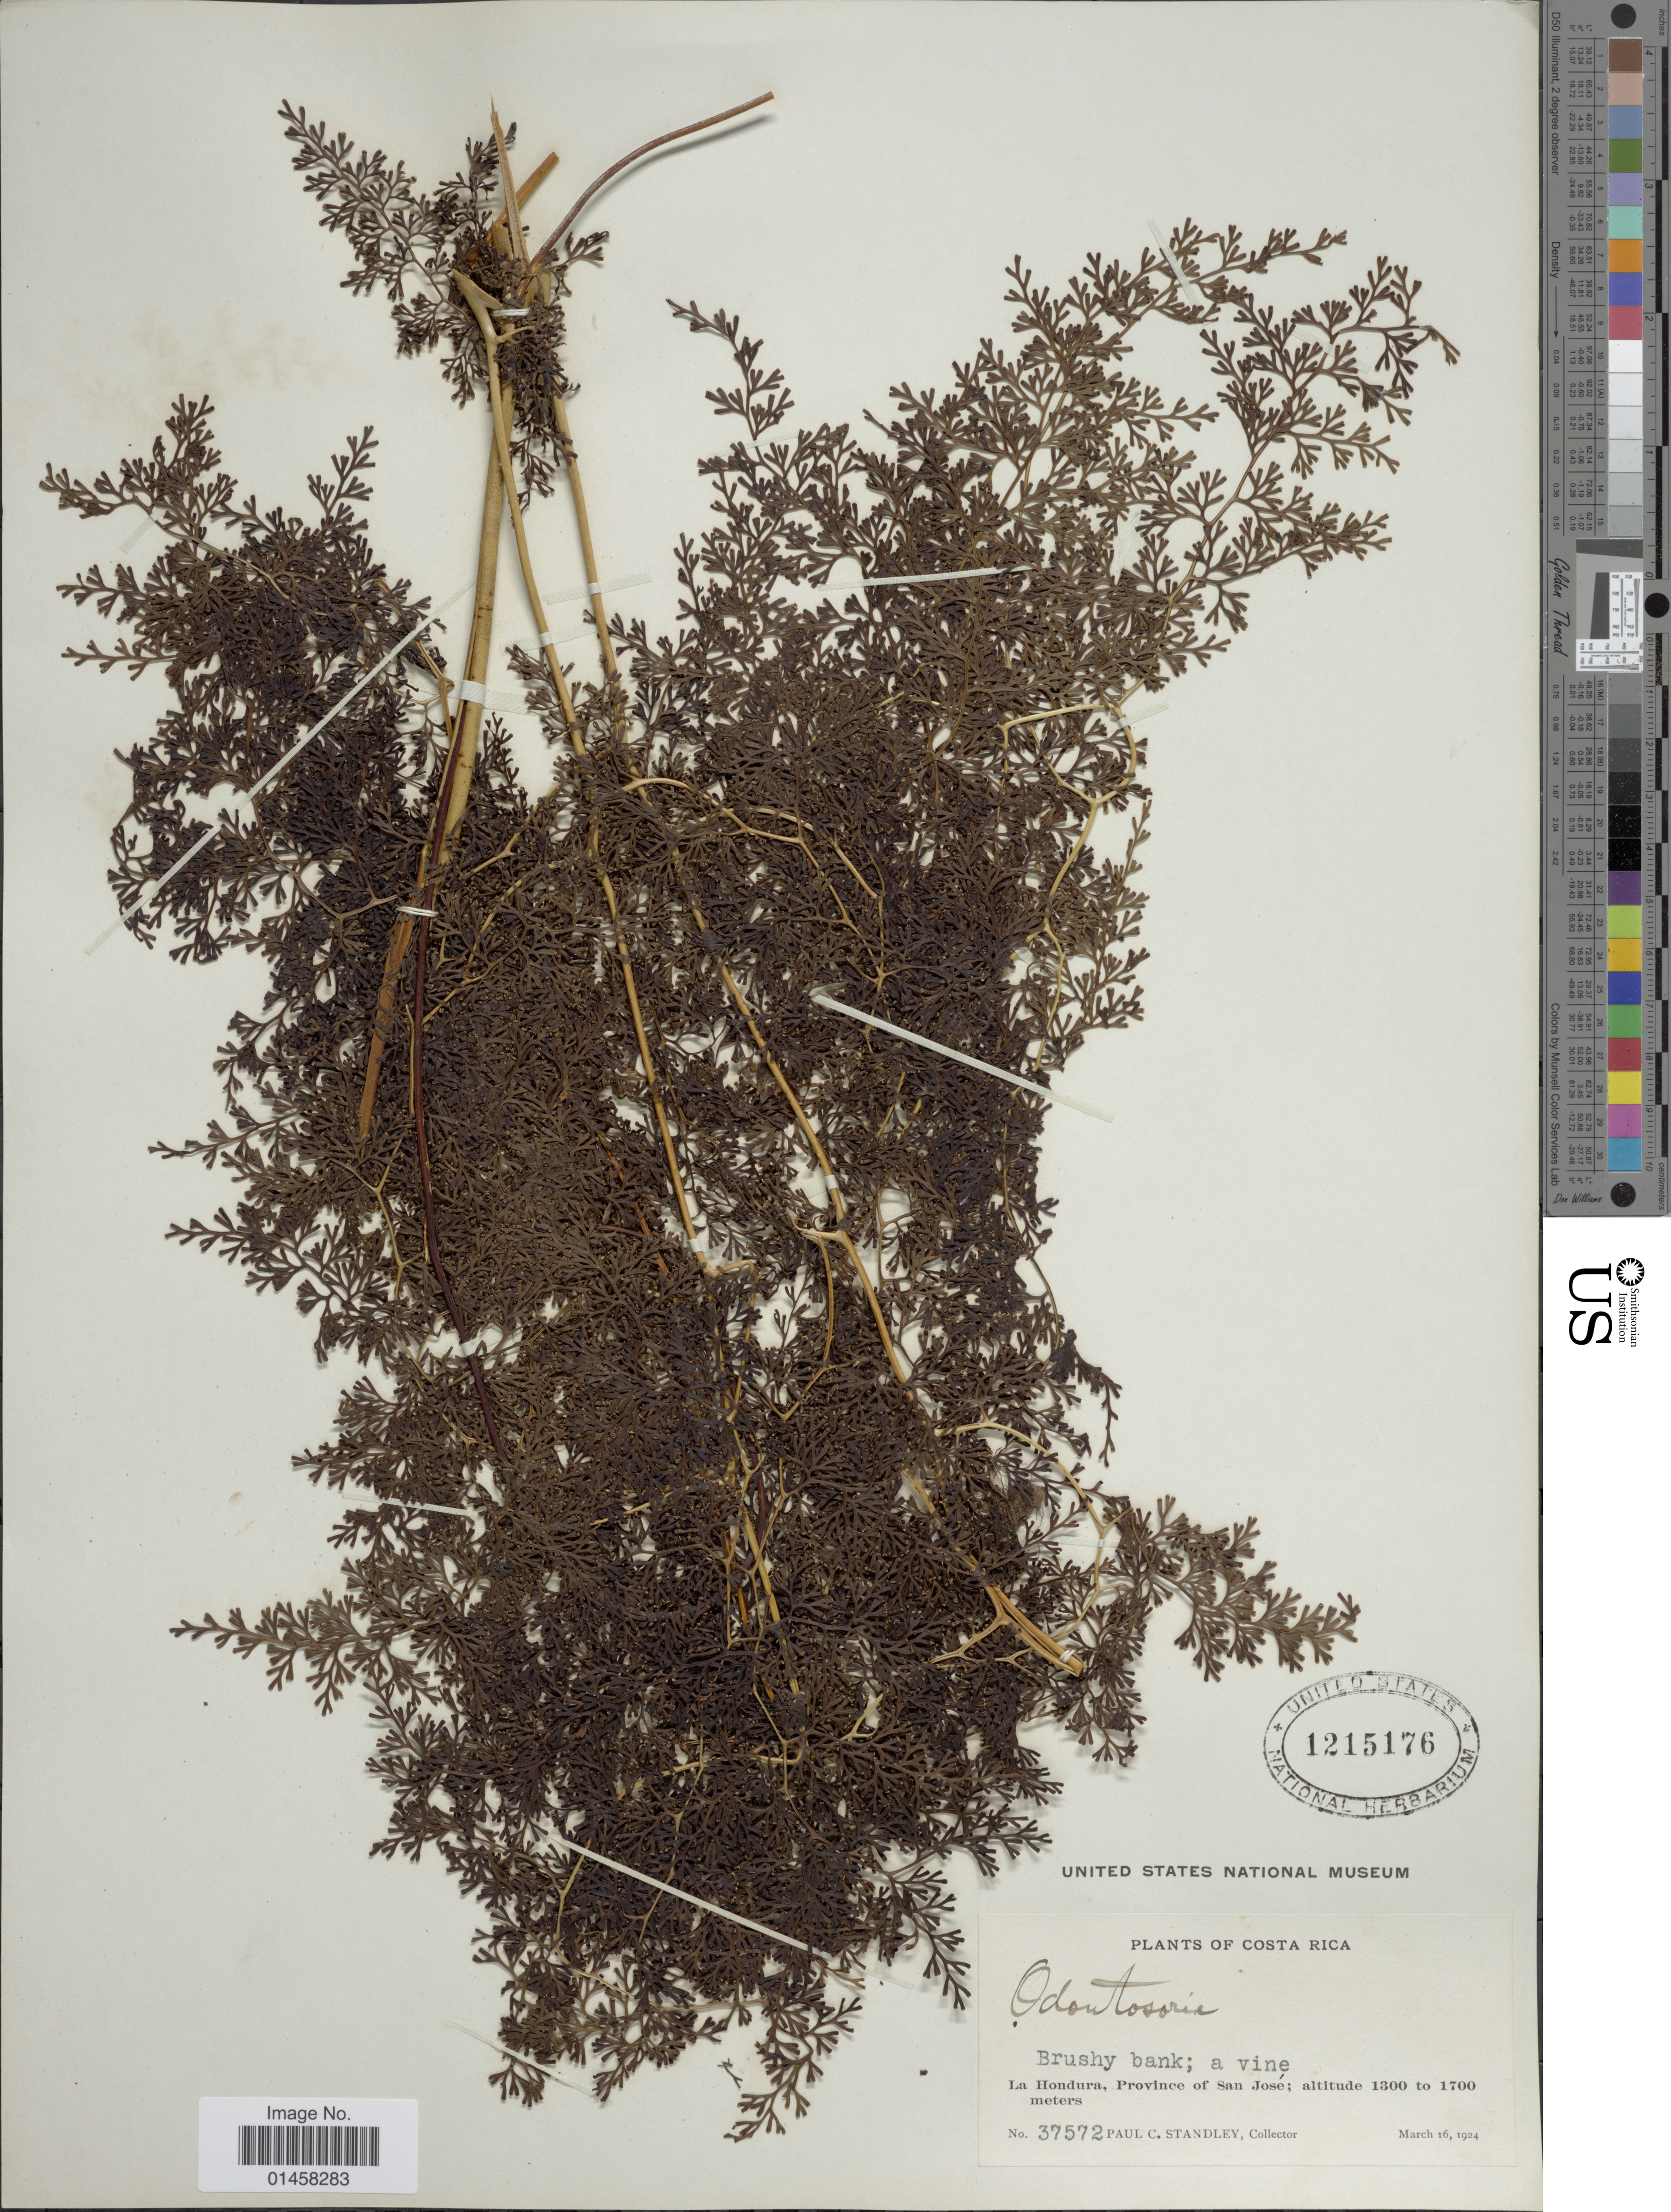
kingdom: Plantae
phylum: Tracheophyta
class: Polypodiopsida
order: Polypodiales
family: Lindsaeaceae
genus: Odontosoria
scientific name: Odontosoria gymnogrammoides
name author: Christ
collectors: P. C. Standley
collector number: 37572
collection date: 1924-03-16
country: Costa Rica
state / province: San José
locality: La Hondura, Province of San José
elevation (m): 1300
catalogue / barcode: US 1215176